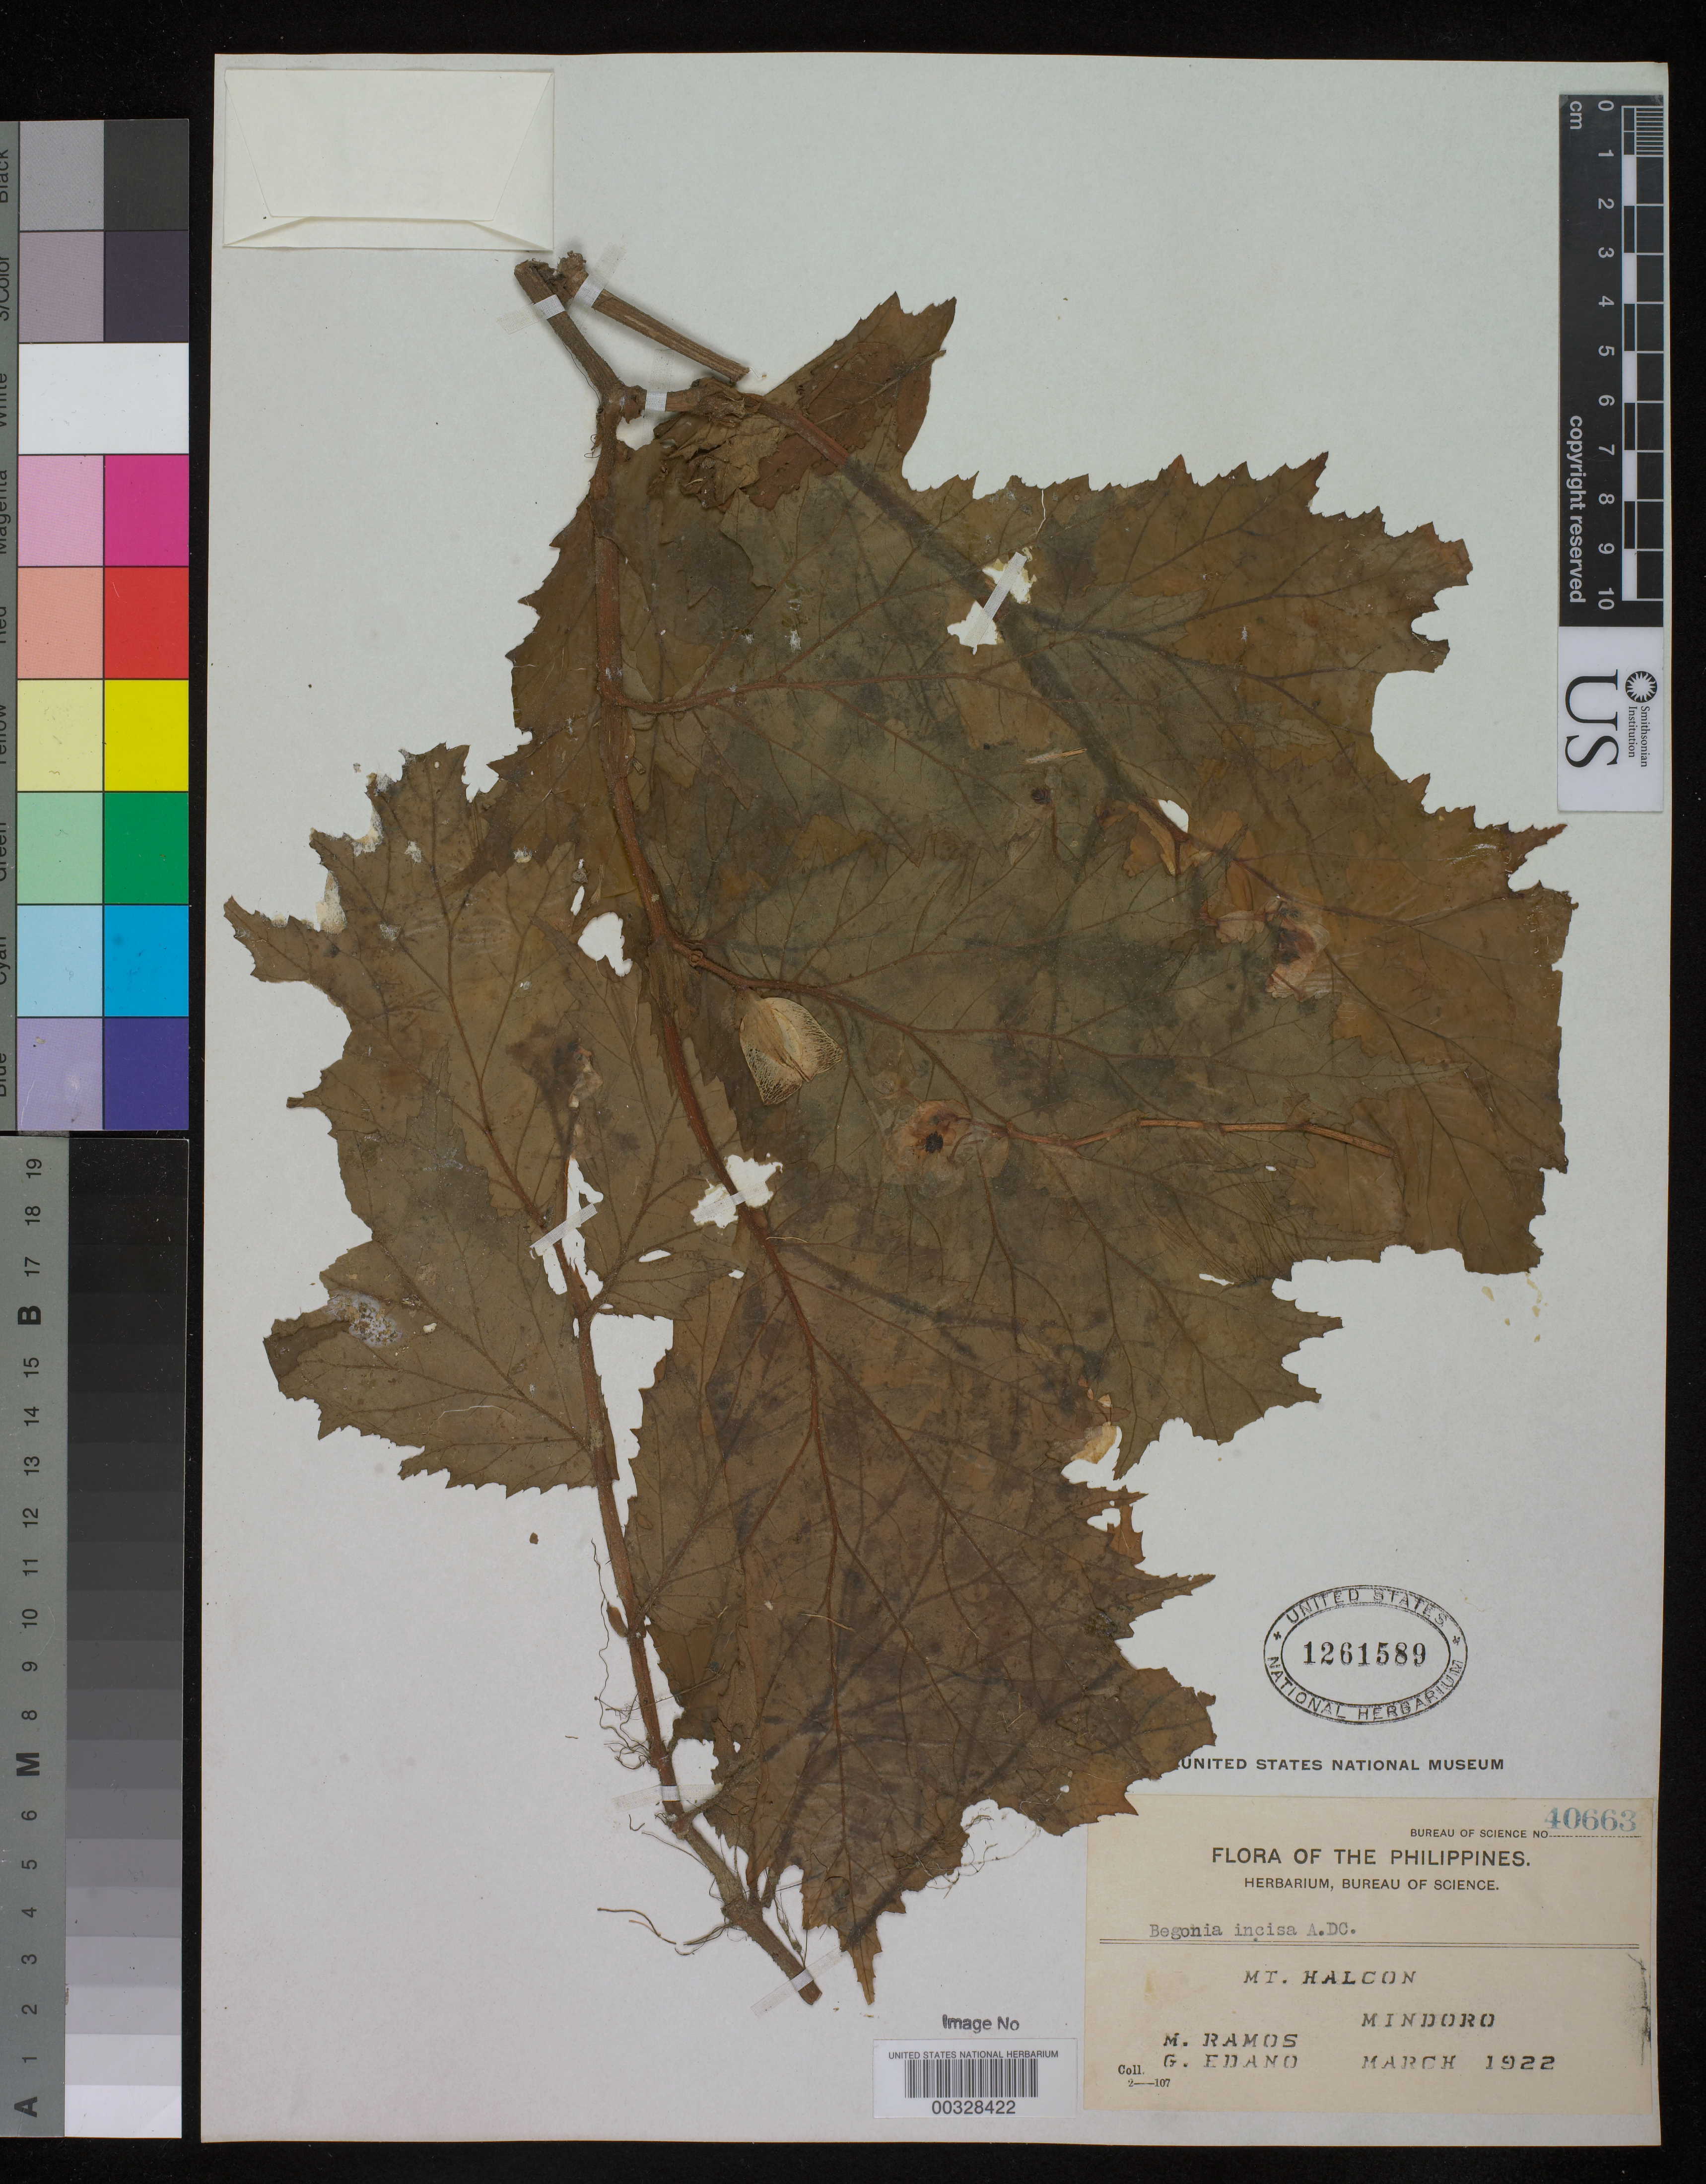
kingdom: Plantae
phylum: Tracheophyta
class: Magnoliopsida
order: Cucurbitales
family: Begoniaceae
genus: Begonia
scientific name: Begonia incisa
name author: A. DC.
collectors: M. Ramos & G. E. Edaño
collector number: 40663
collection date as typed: Mar 1922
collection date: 1922-03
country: Philippines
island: Mindoro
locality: Mt. halcon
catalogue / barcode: US 1261589